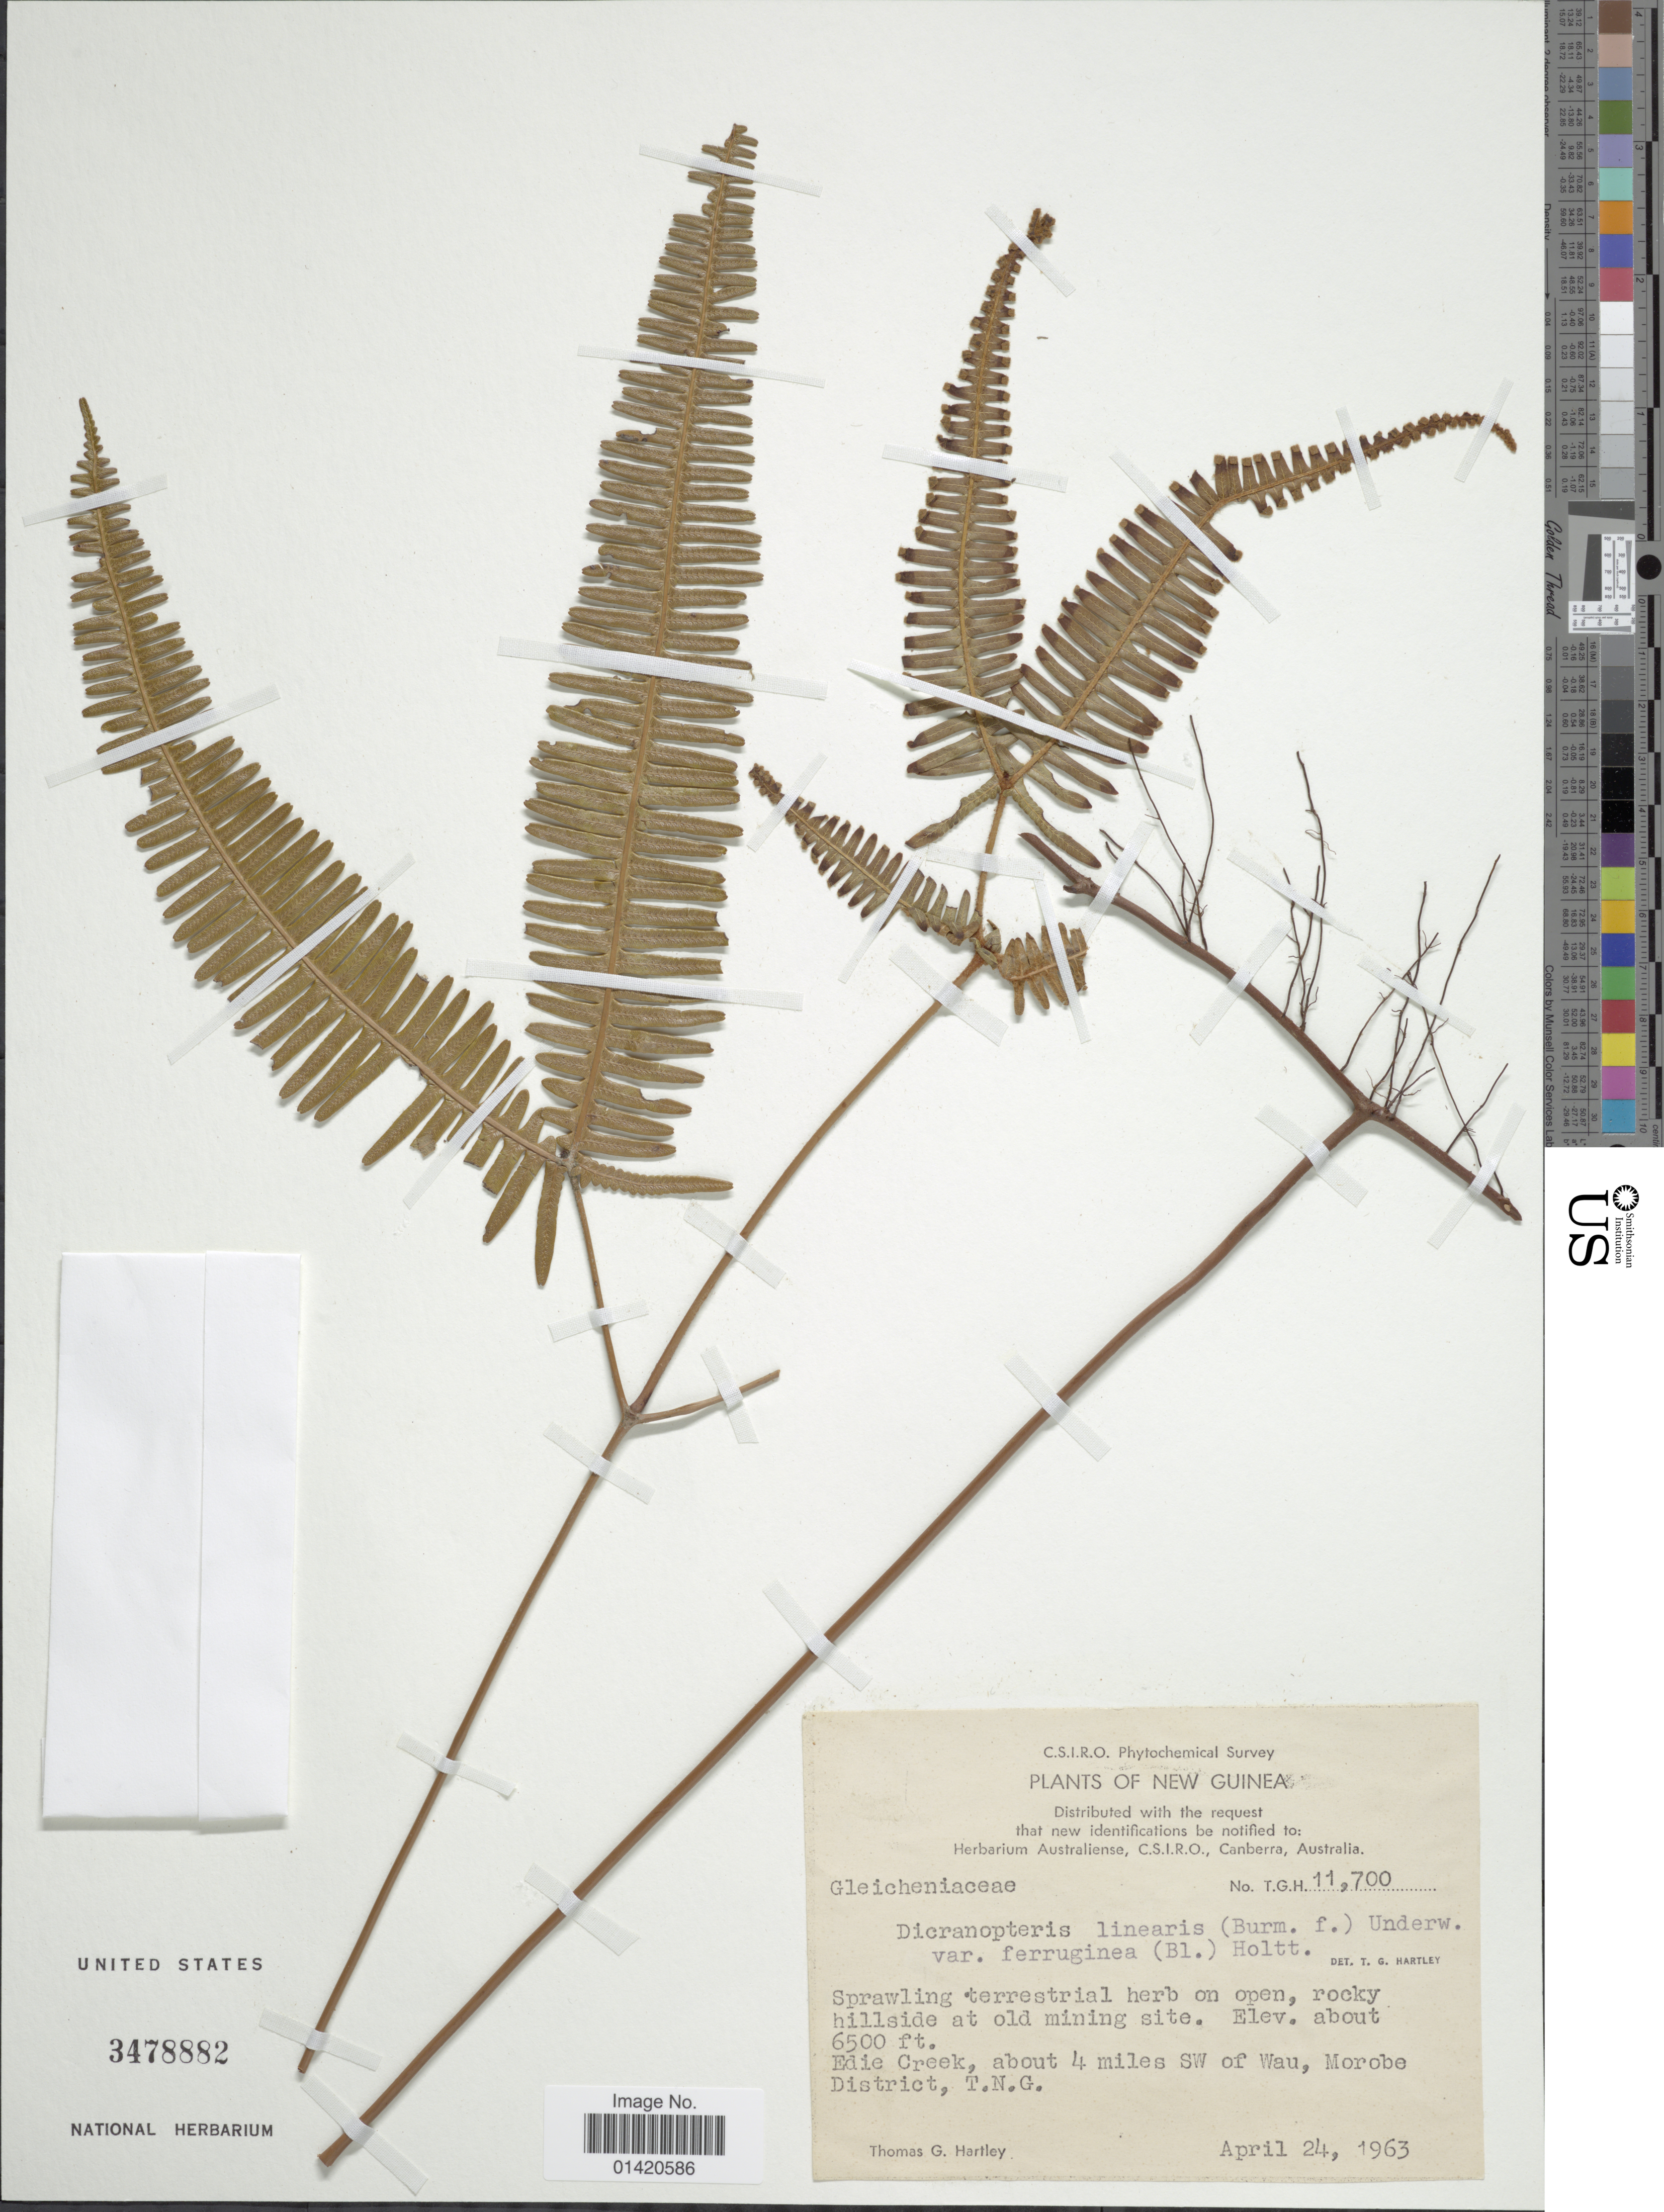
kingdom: Plantae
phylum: Tracheophyta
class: Polypodiopsida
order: Gleicheniales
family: Gleicheniaceae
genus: Dicranopteris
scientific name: Dicranopteris linearis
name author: (Burm. f.) Underw.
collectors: T. G. Hartley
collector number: T.G.H. 11700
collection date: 1963-04-24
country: Papua New Guinea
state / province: Morobe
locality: New Guinea, Elie Creek, about 4 miles SW of Wau, Morobe District, T.N.G.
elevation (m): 1981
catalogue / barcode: US 3478882